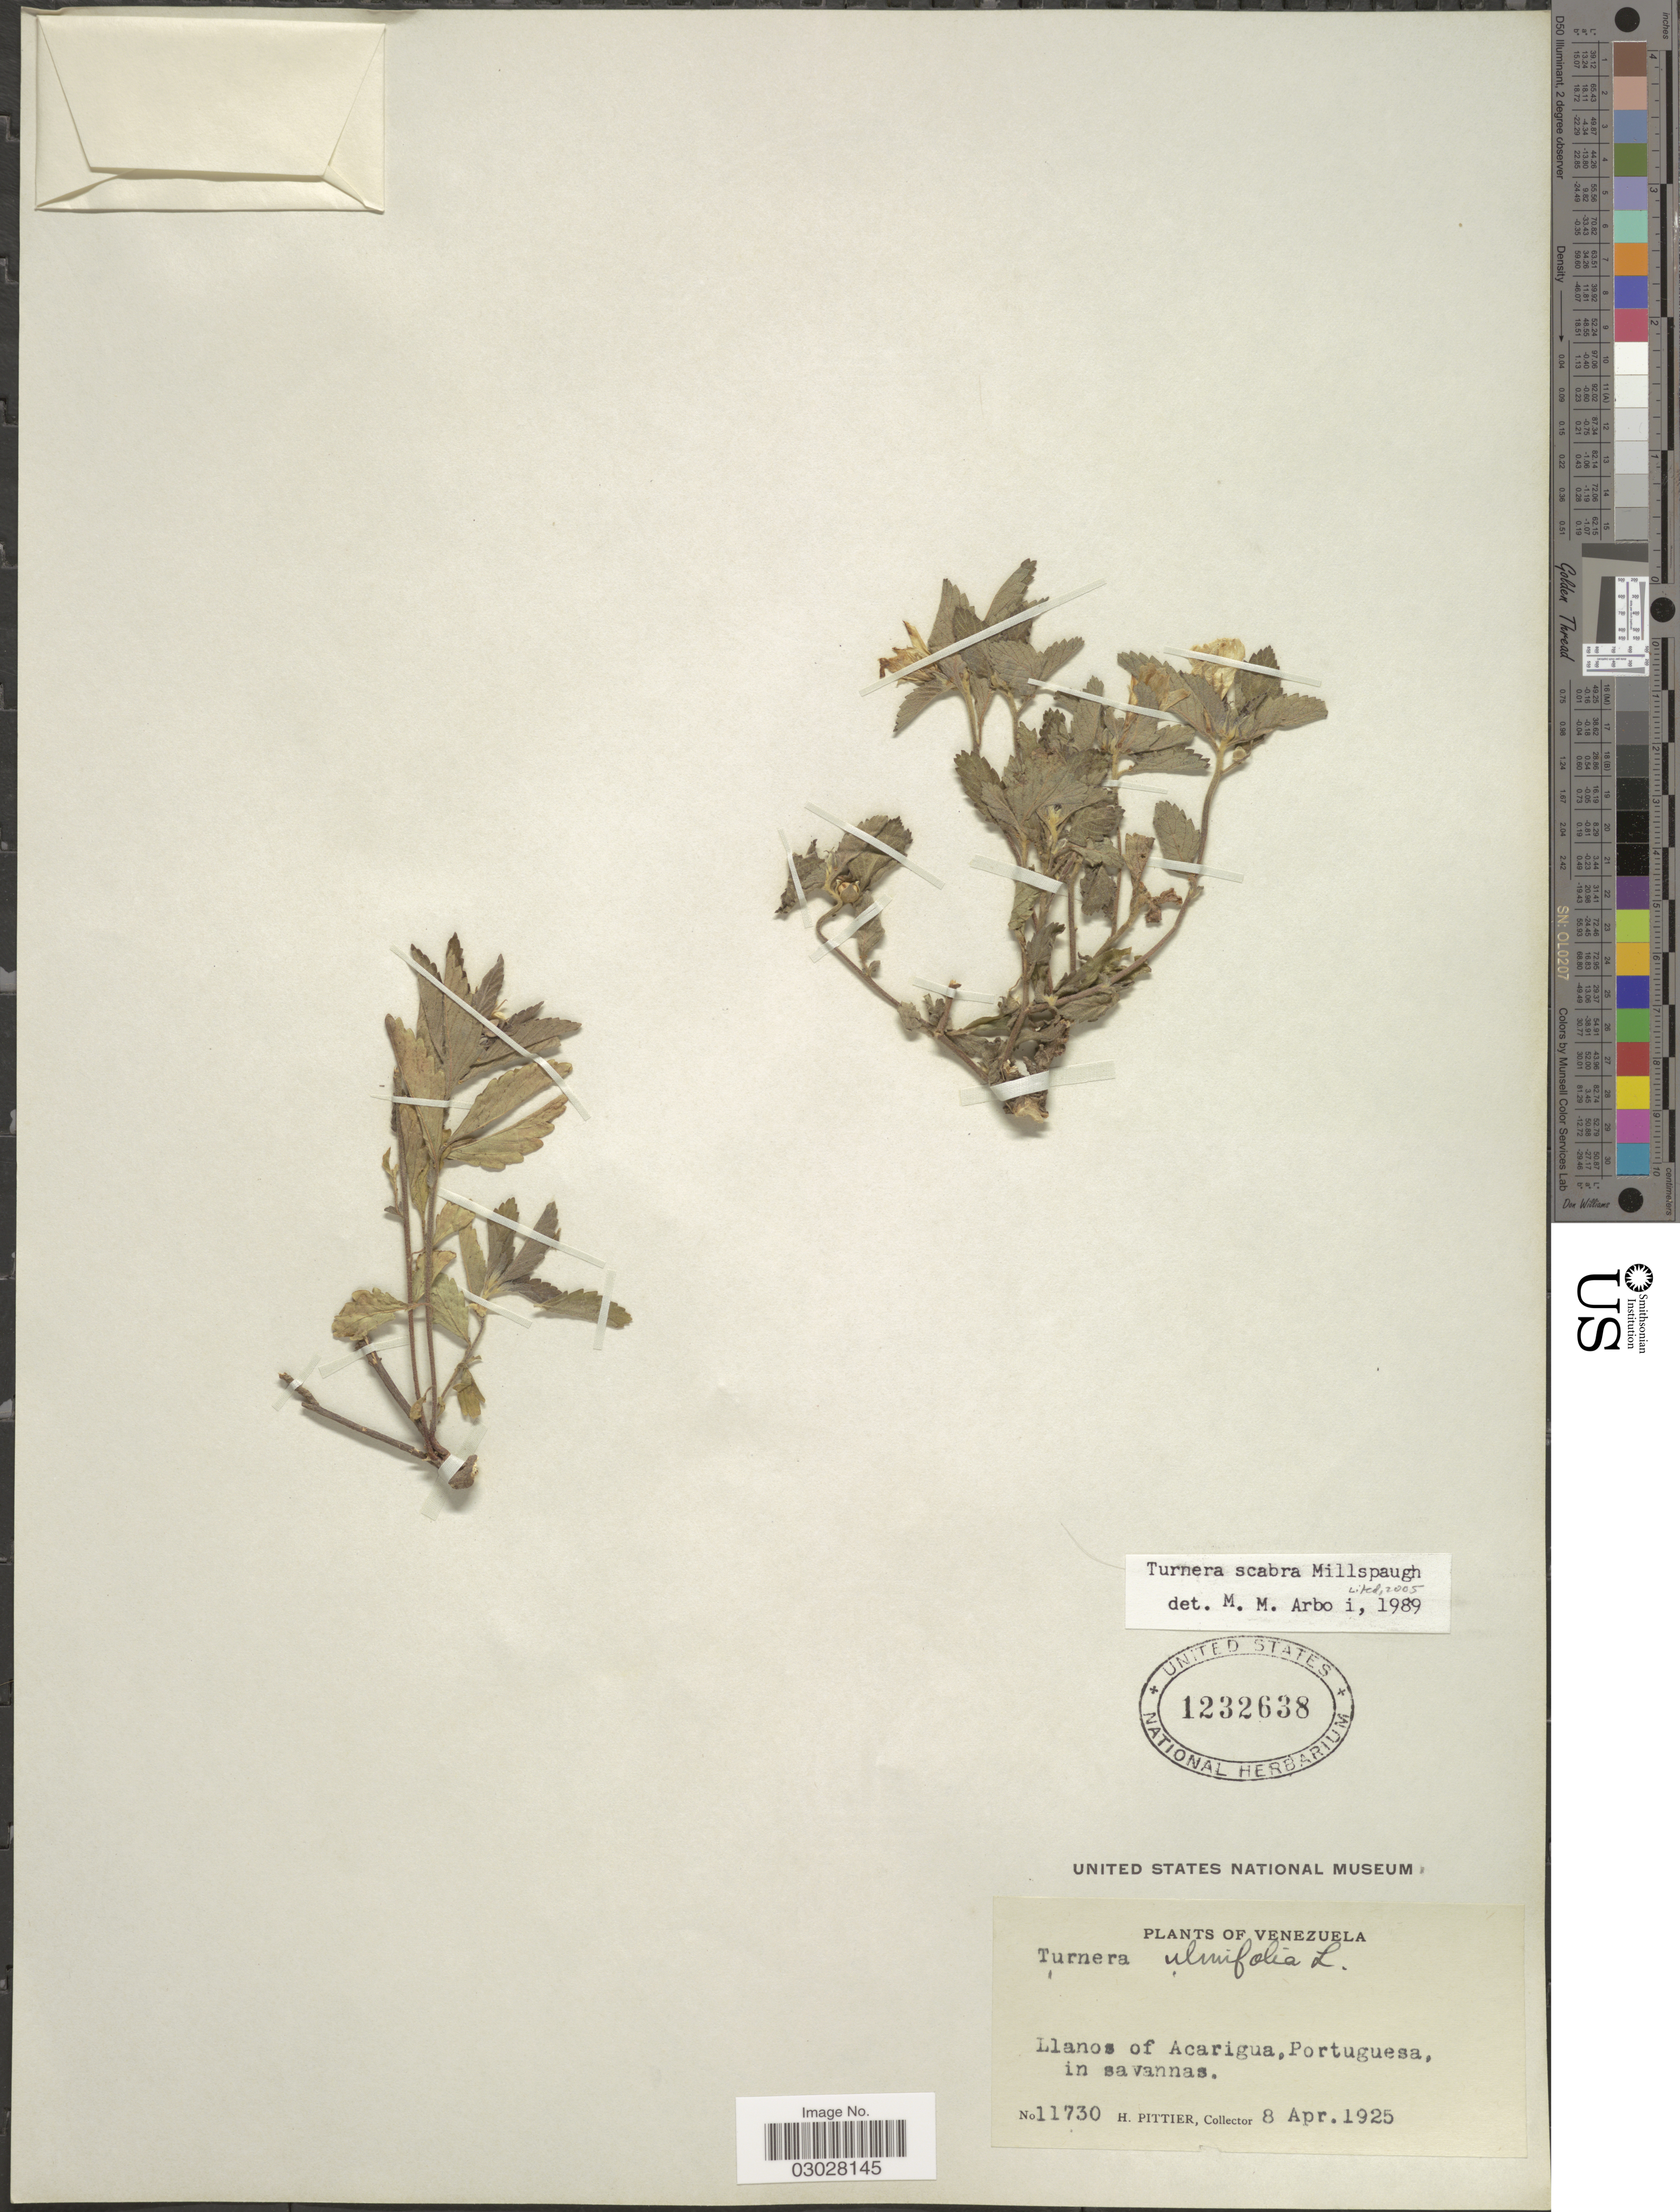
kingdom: Plantae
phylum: Tracheophyta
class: Magnoliopsida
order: Malpighiales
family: Turneraceae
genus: Turnera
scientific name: Turnera scabra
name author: Millsp.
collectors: H. F. Pittier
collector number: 11730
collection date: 1925-04-08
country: Venezuela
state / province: Portuguesa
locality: Llanos of Acarigua, Portuguesa.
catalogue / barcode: US 1232638